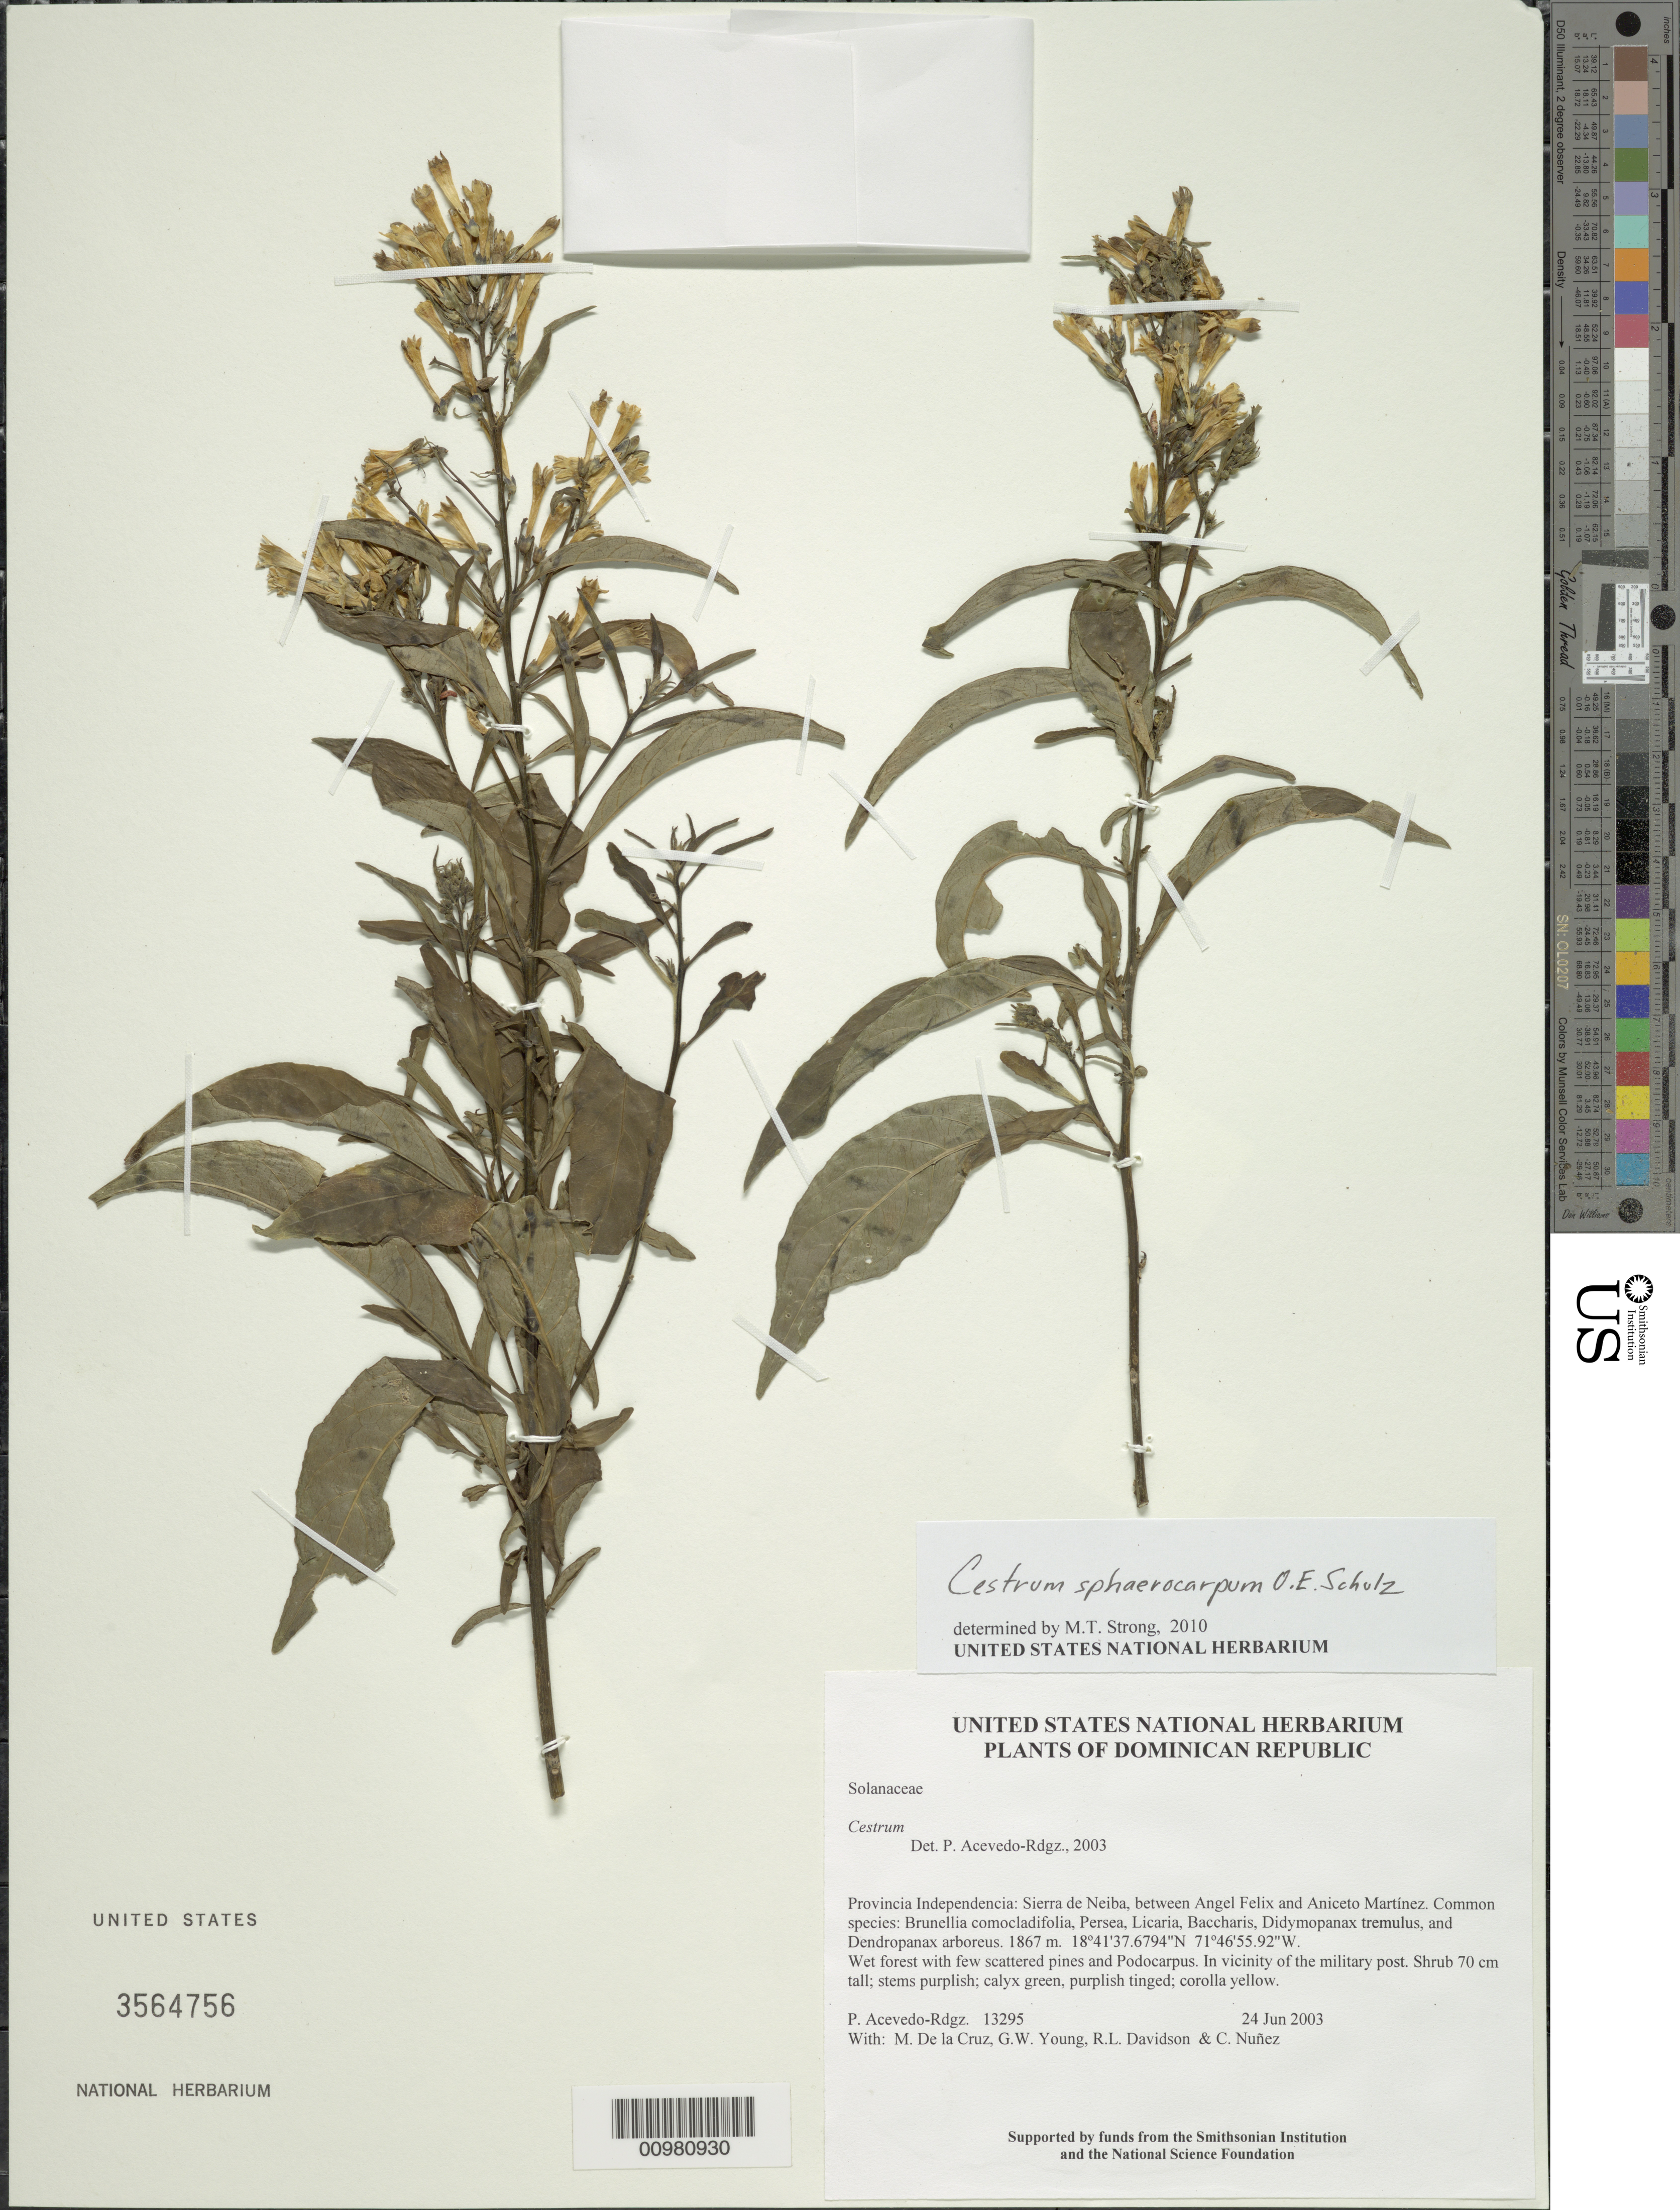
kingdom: Plantae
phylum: Tracheophyta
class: Magnoliopsida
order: Solanales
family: Solanaceae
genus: Cestrum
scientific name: Cestrum sphaerocarpum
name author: O.E. Schulz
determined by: Strong, M. T., (US), Smithsonian Institution - National Museum of Natural History (UNITED STATES)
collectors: P. Acevedo-Rodr., M. de la Cruz, J. Rawlins, G. Young, R. Davidson & C. Nunez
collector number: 13295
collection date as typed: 24 Jun 2003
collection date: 2003-06-24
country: Dominican Republic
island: Hispaniola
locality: Provincia Independencia: Sierra de Neiba, between Angel Felix and Aniceto Martínez. Common species: Brunellia comocladifolia, Persea, Licaria, Baccharis, Didymopanax tremulus, and Dendropanax arboreus.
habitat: Wet forest with few scattered pines and Podocarpus. In vicinity of the military post.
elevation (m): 1867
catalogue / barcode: US 3564756